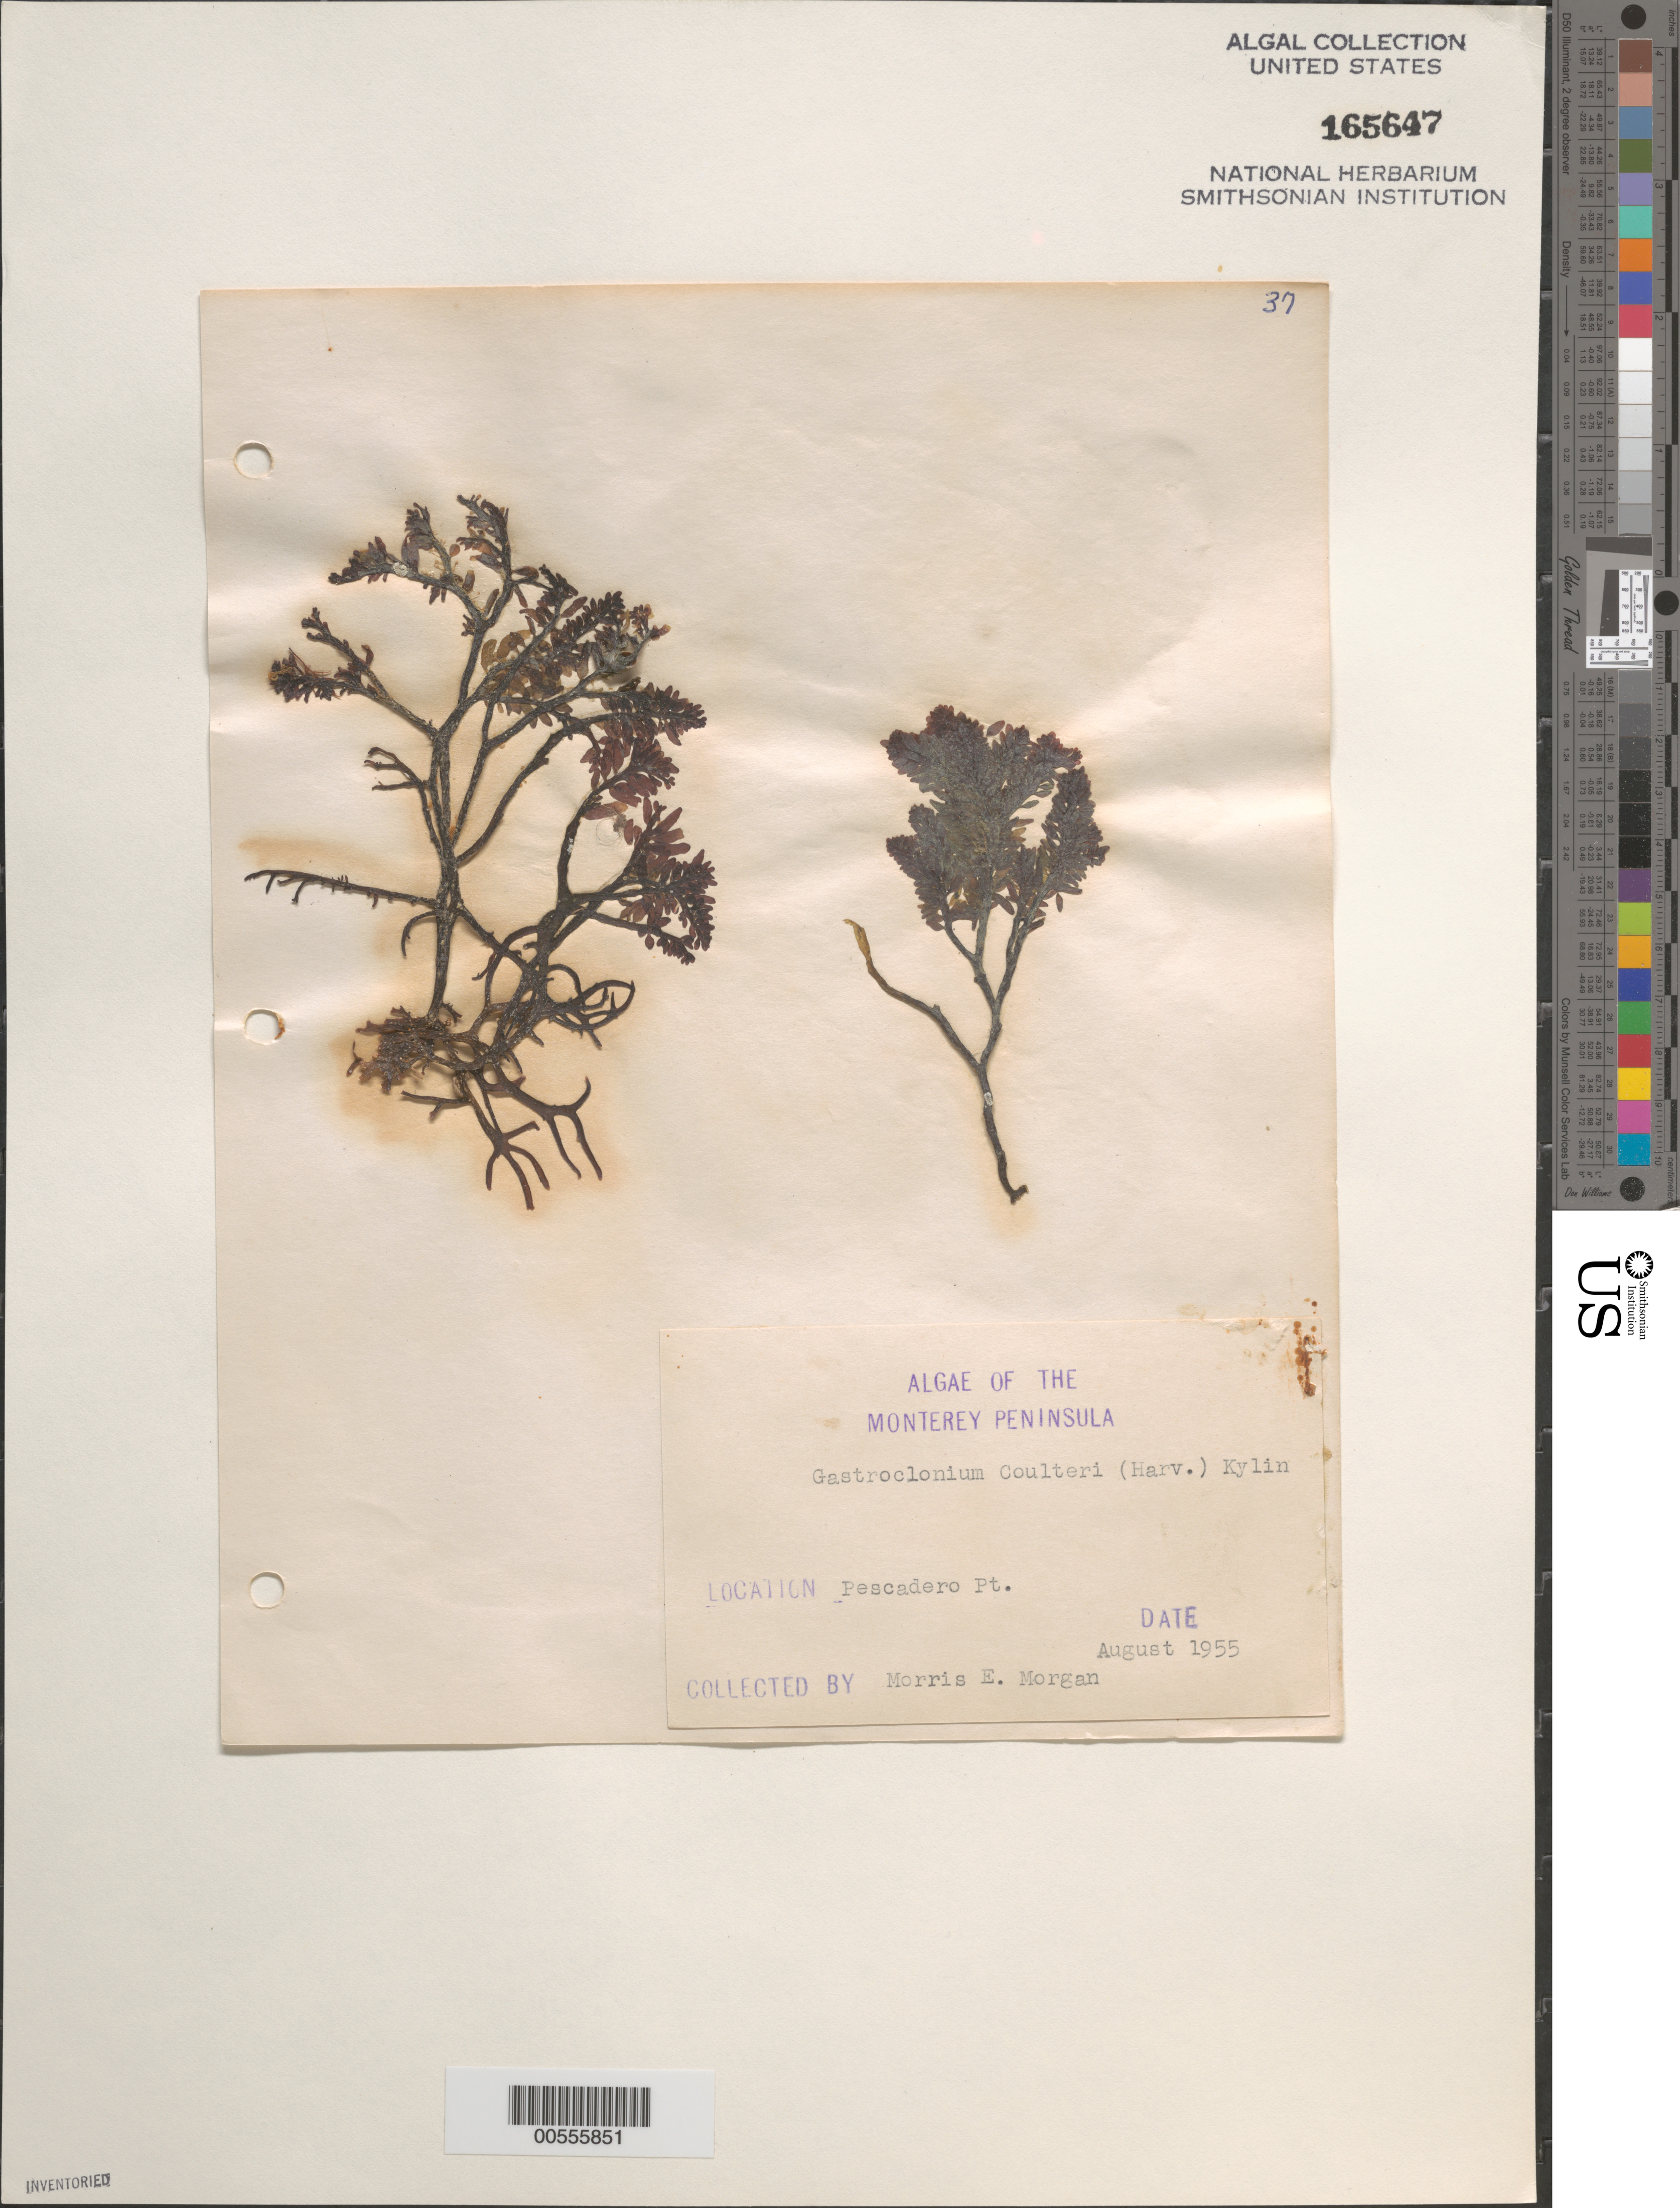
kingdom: Plantae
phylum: Rhodophyta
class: Florideophyceae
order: Rhodymeniales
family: Champiaceae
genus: Neogastroclonium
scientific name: Neogastroclonium subarticulatum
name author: (Turner) L. Le Gall et al.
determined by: Algae name updating Project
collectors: M. Morgan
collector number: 37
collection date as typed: Aug 1955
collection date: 1955-08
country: United States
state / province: California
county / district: Monterey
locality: Pescadero Point, Monterey Peninsula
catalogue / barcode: US 165647